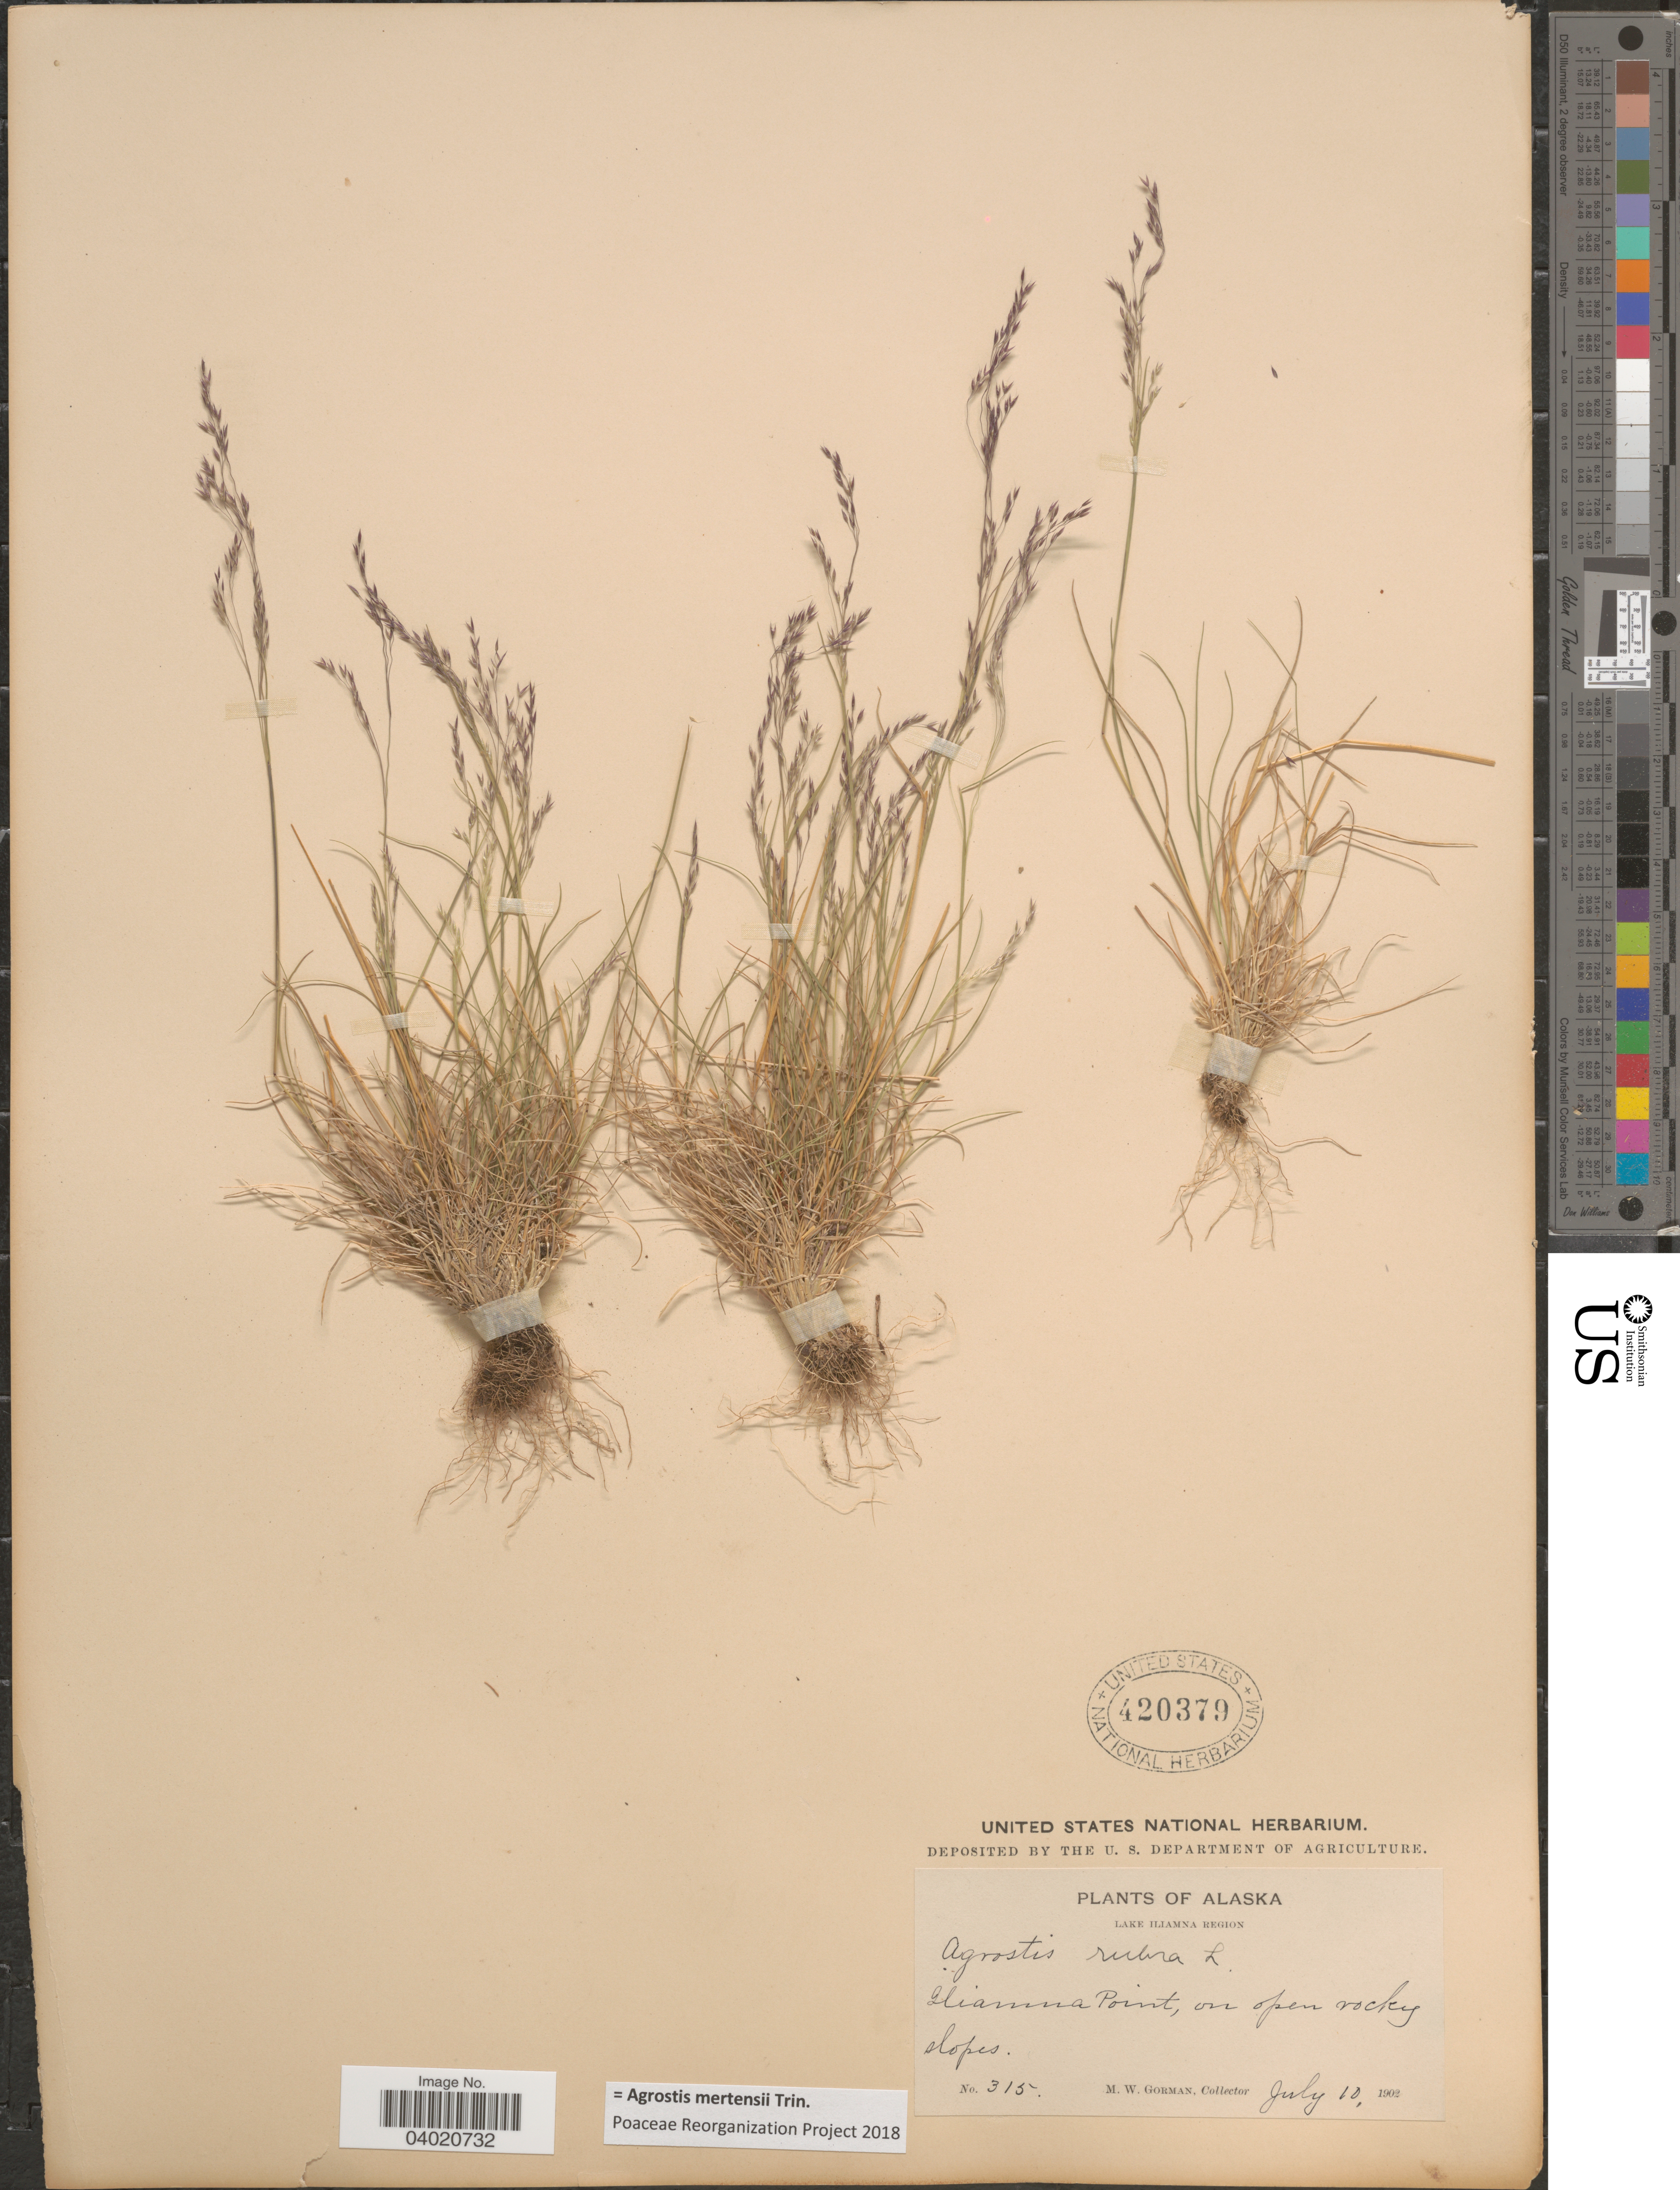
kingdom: Plantae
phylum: Tracheophyta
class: Liliopsida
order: Poales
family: Poaceae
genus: Agrostis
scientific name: Agrostis mertensii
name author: Trin.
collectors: M. W. Gorman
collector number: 315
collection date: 1902-07-10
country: United States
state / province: Alaska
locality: Lake Iliamna Region. Iliamna Point, on open rocky slopes.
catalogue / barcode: US 420379